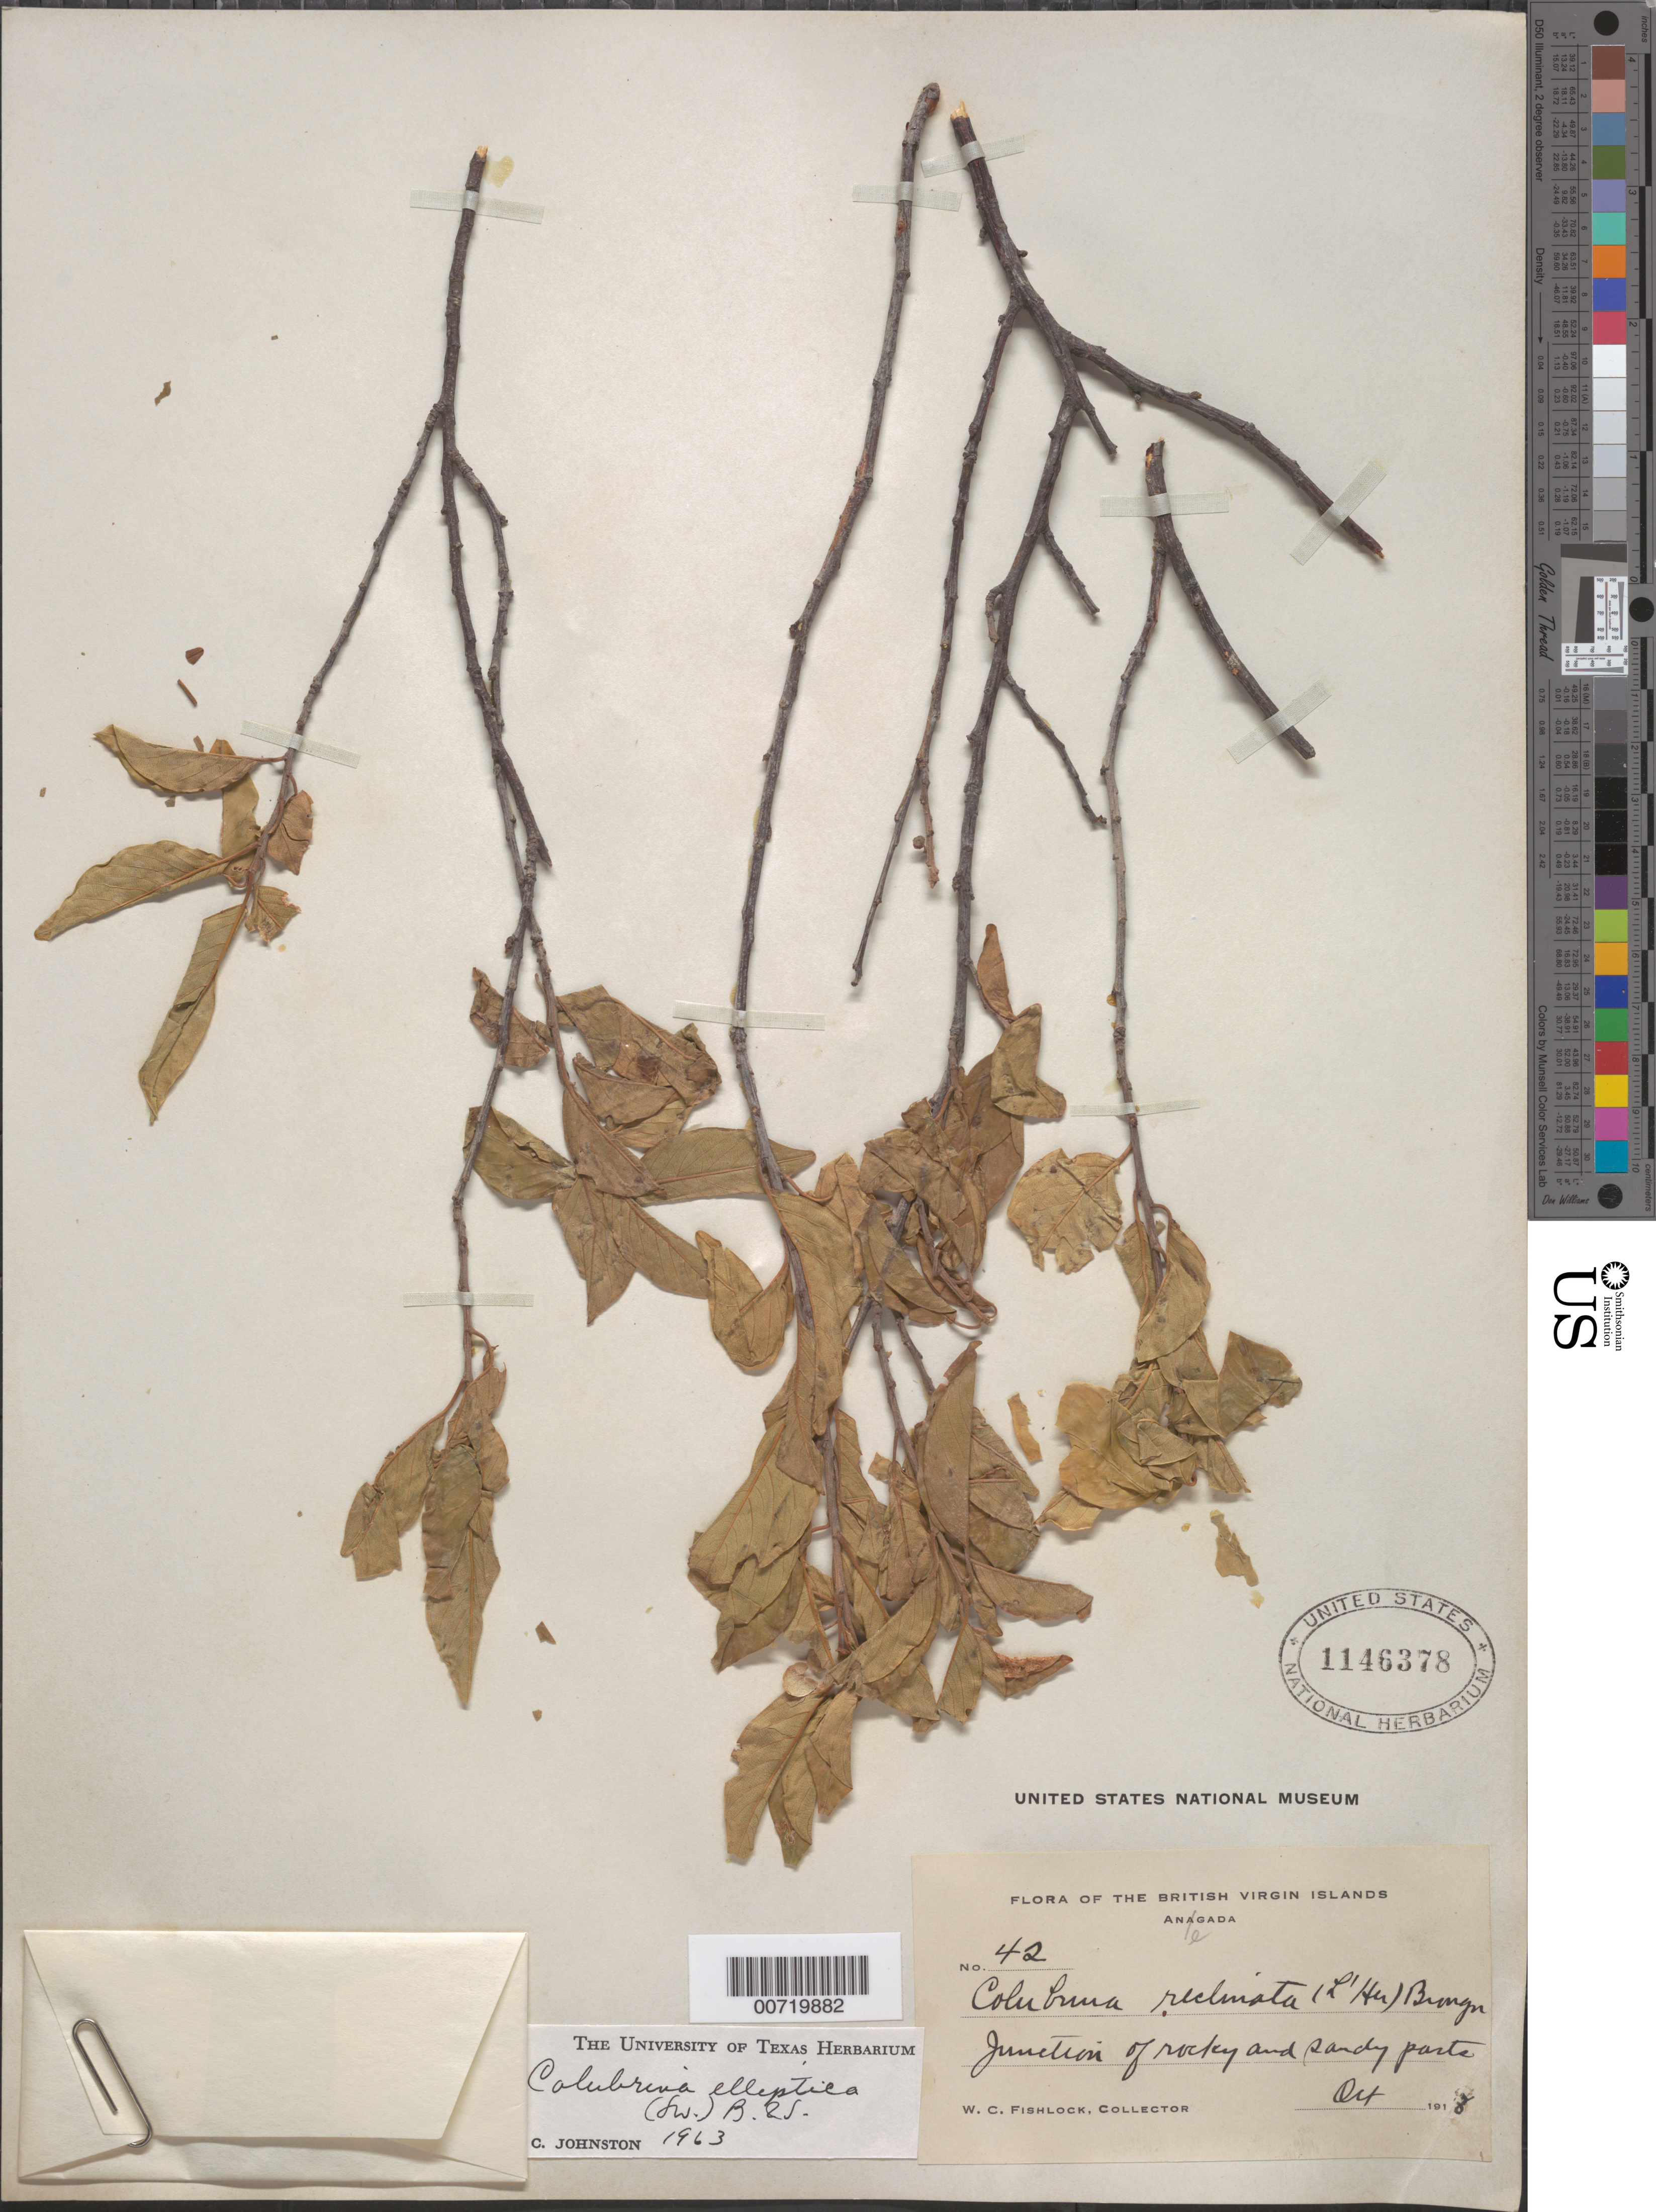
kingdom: Plantae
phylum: Tracheophyta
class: Magnoliopsida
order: Rosales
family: Rhamnaceae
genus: Colubrina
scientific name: Colubrina elliptica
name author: (Sw.) Brizicky & W.L. Stern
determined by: Johnston, Marshall C.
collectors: W. Fishlock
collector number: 42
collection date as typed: Oct 1918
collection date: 1918-10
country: British Virgin Islands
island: Anegada I.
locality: Anegada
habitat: Junction of rocky and sandy parts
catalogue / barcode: US 1146378